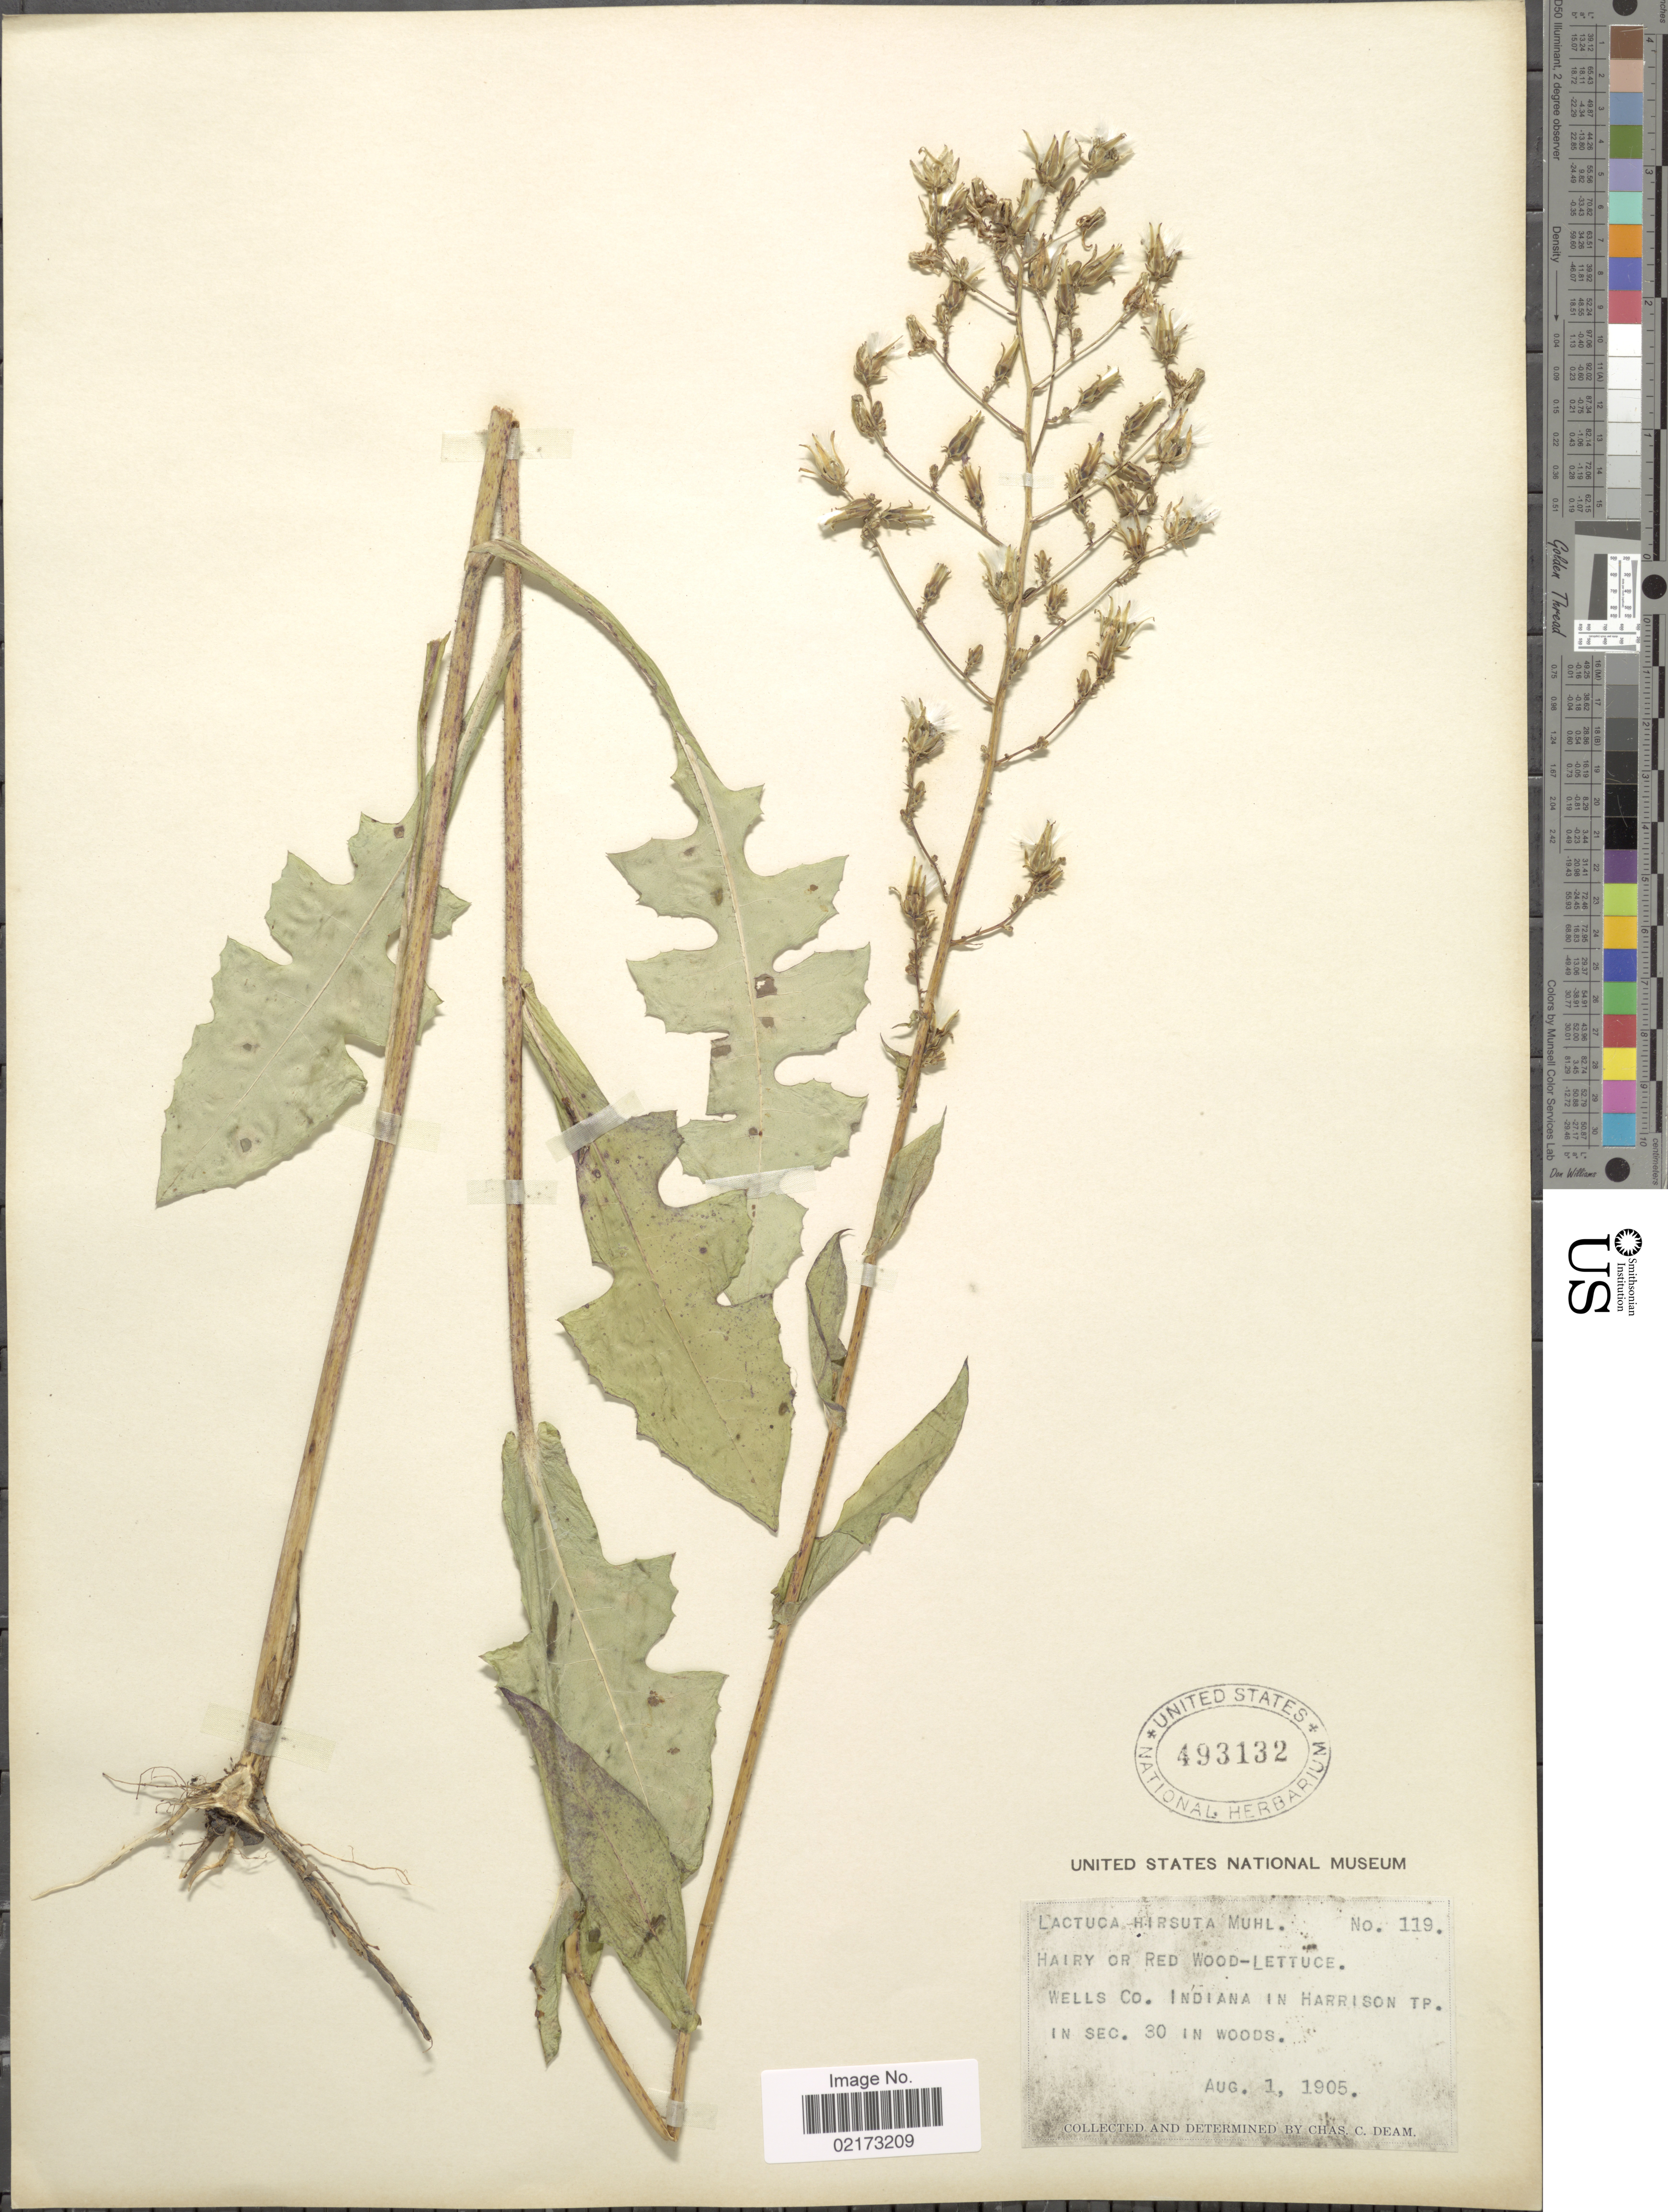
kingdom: Plantae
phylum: Tracheophyta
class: Magnoliopsida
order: Asterales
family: Asteraceae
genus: Lactuca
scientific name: Lactuca hirsuta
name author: Muhl. ex Nutt.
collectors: C. C. Deam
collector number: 119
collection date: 1905-08-01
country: United States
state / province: Indiana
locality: Wells Co., Indiana in Harrison Tp., in Sec. 30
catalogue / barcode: US 493132